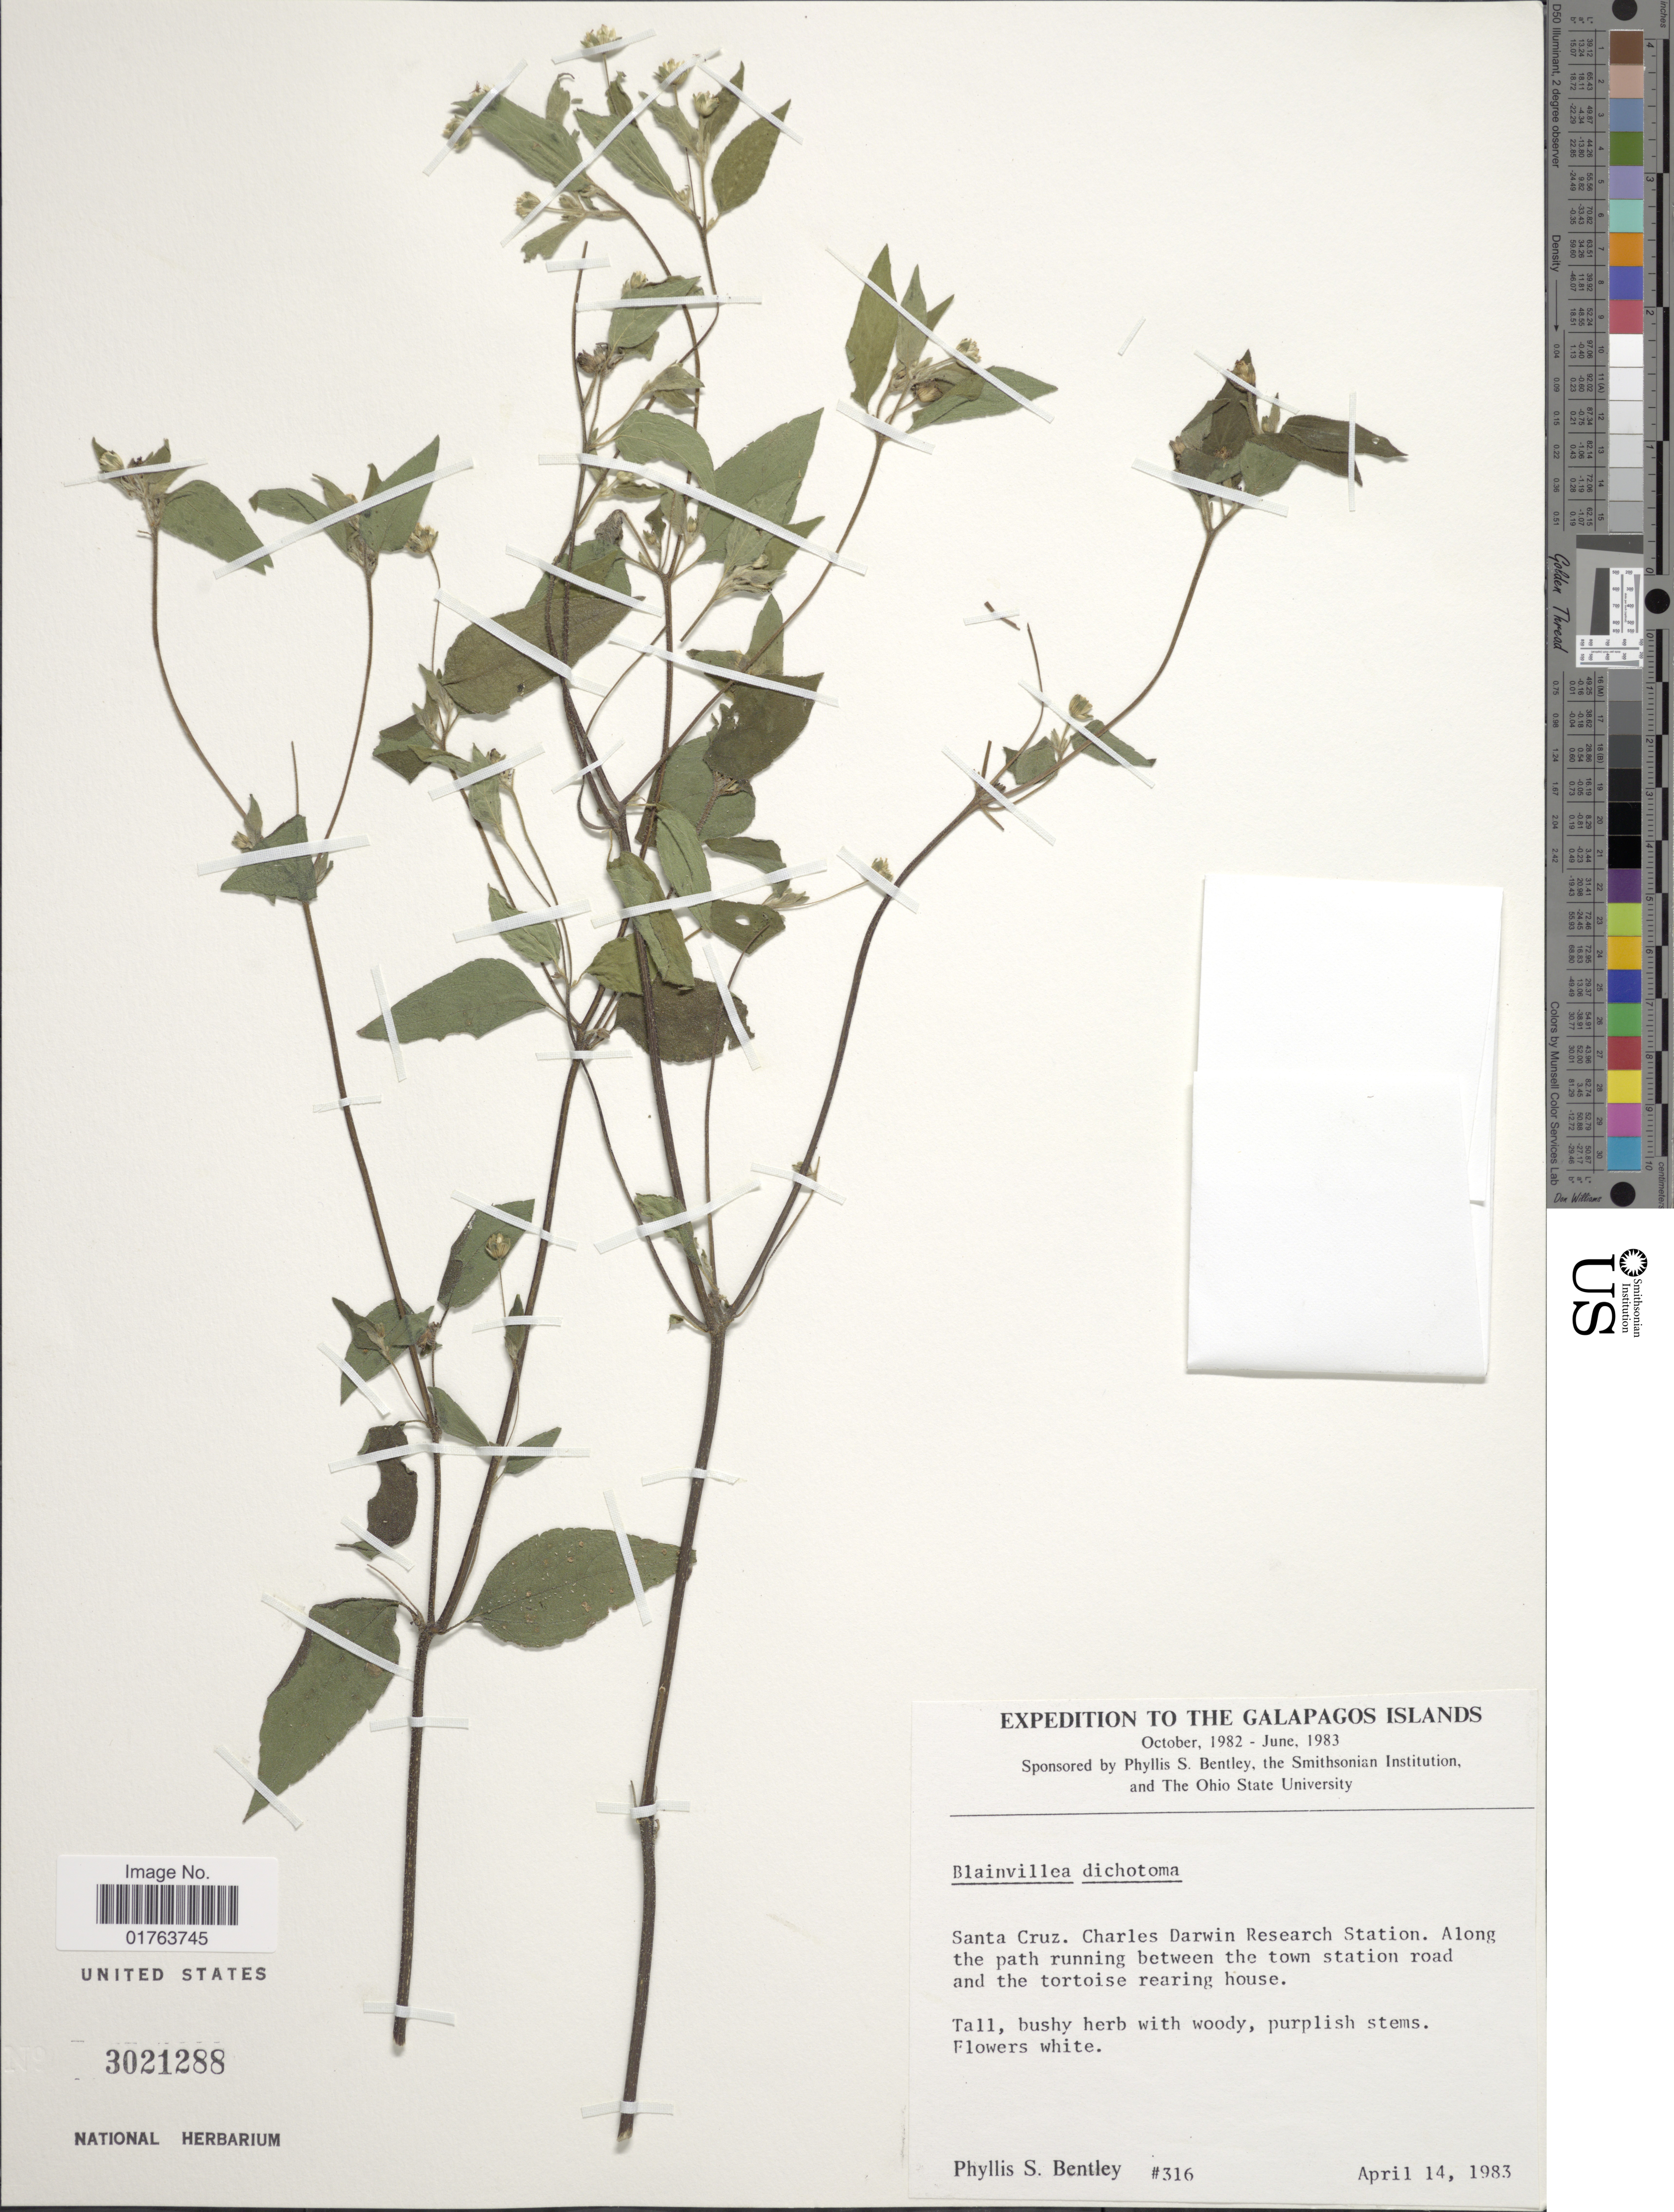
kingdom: Plantae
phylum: Tracheophyta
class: Magnoliopsida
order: Asterales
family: Asteraceae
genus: Blainvillea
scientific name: Blainvillea dichotoma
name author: Cass.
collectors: P. S. Bentley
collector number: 316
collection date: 1983-04-14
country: Ecuador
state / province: Colón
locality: The Galapagos Islands, Santa Cruz, Charles darwin Research Station, Along the path running between the town station road and the tortoise rearing house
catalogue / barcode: US 3021288